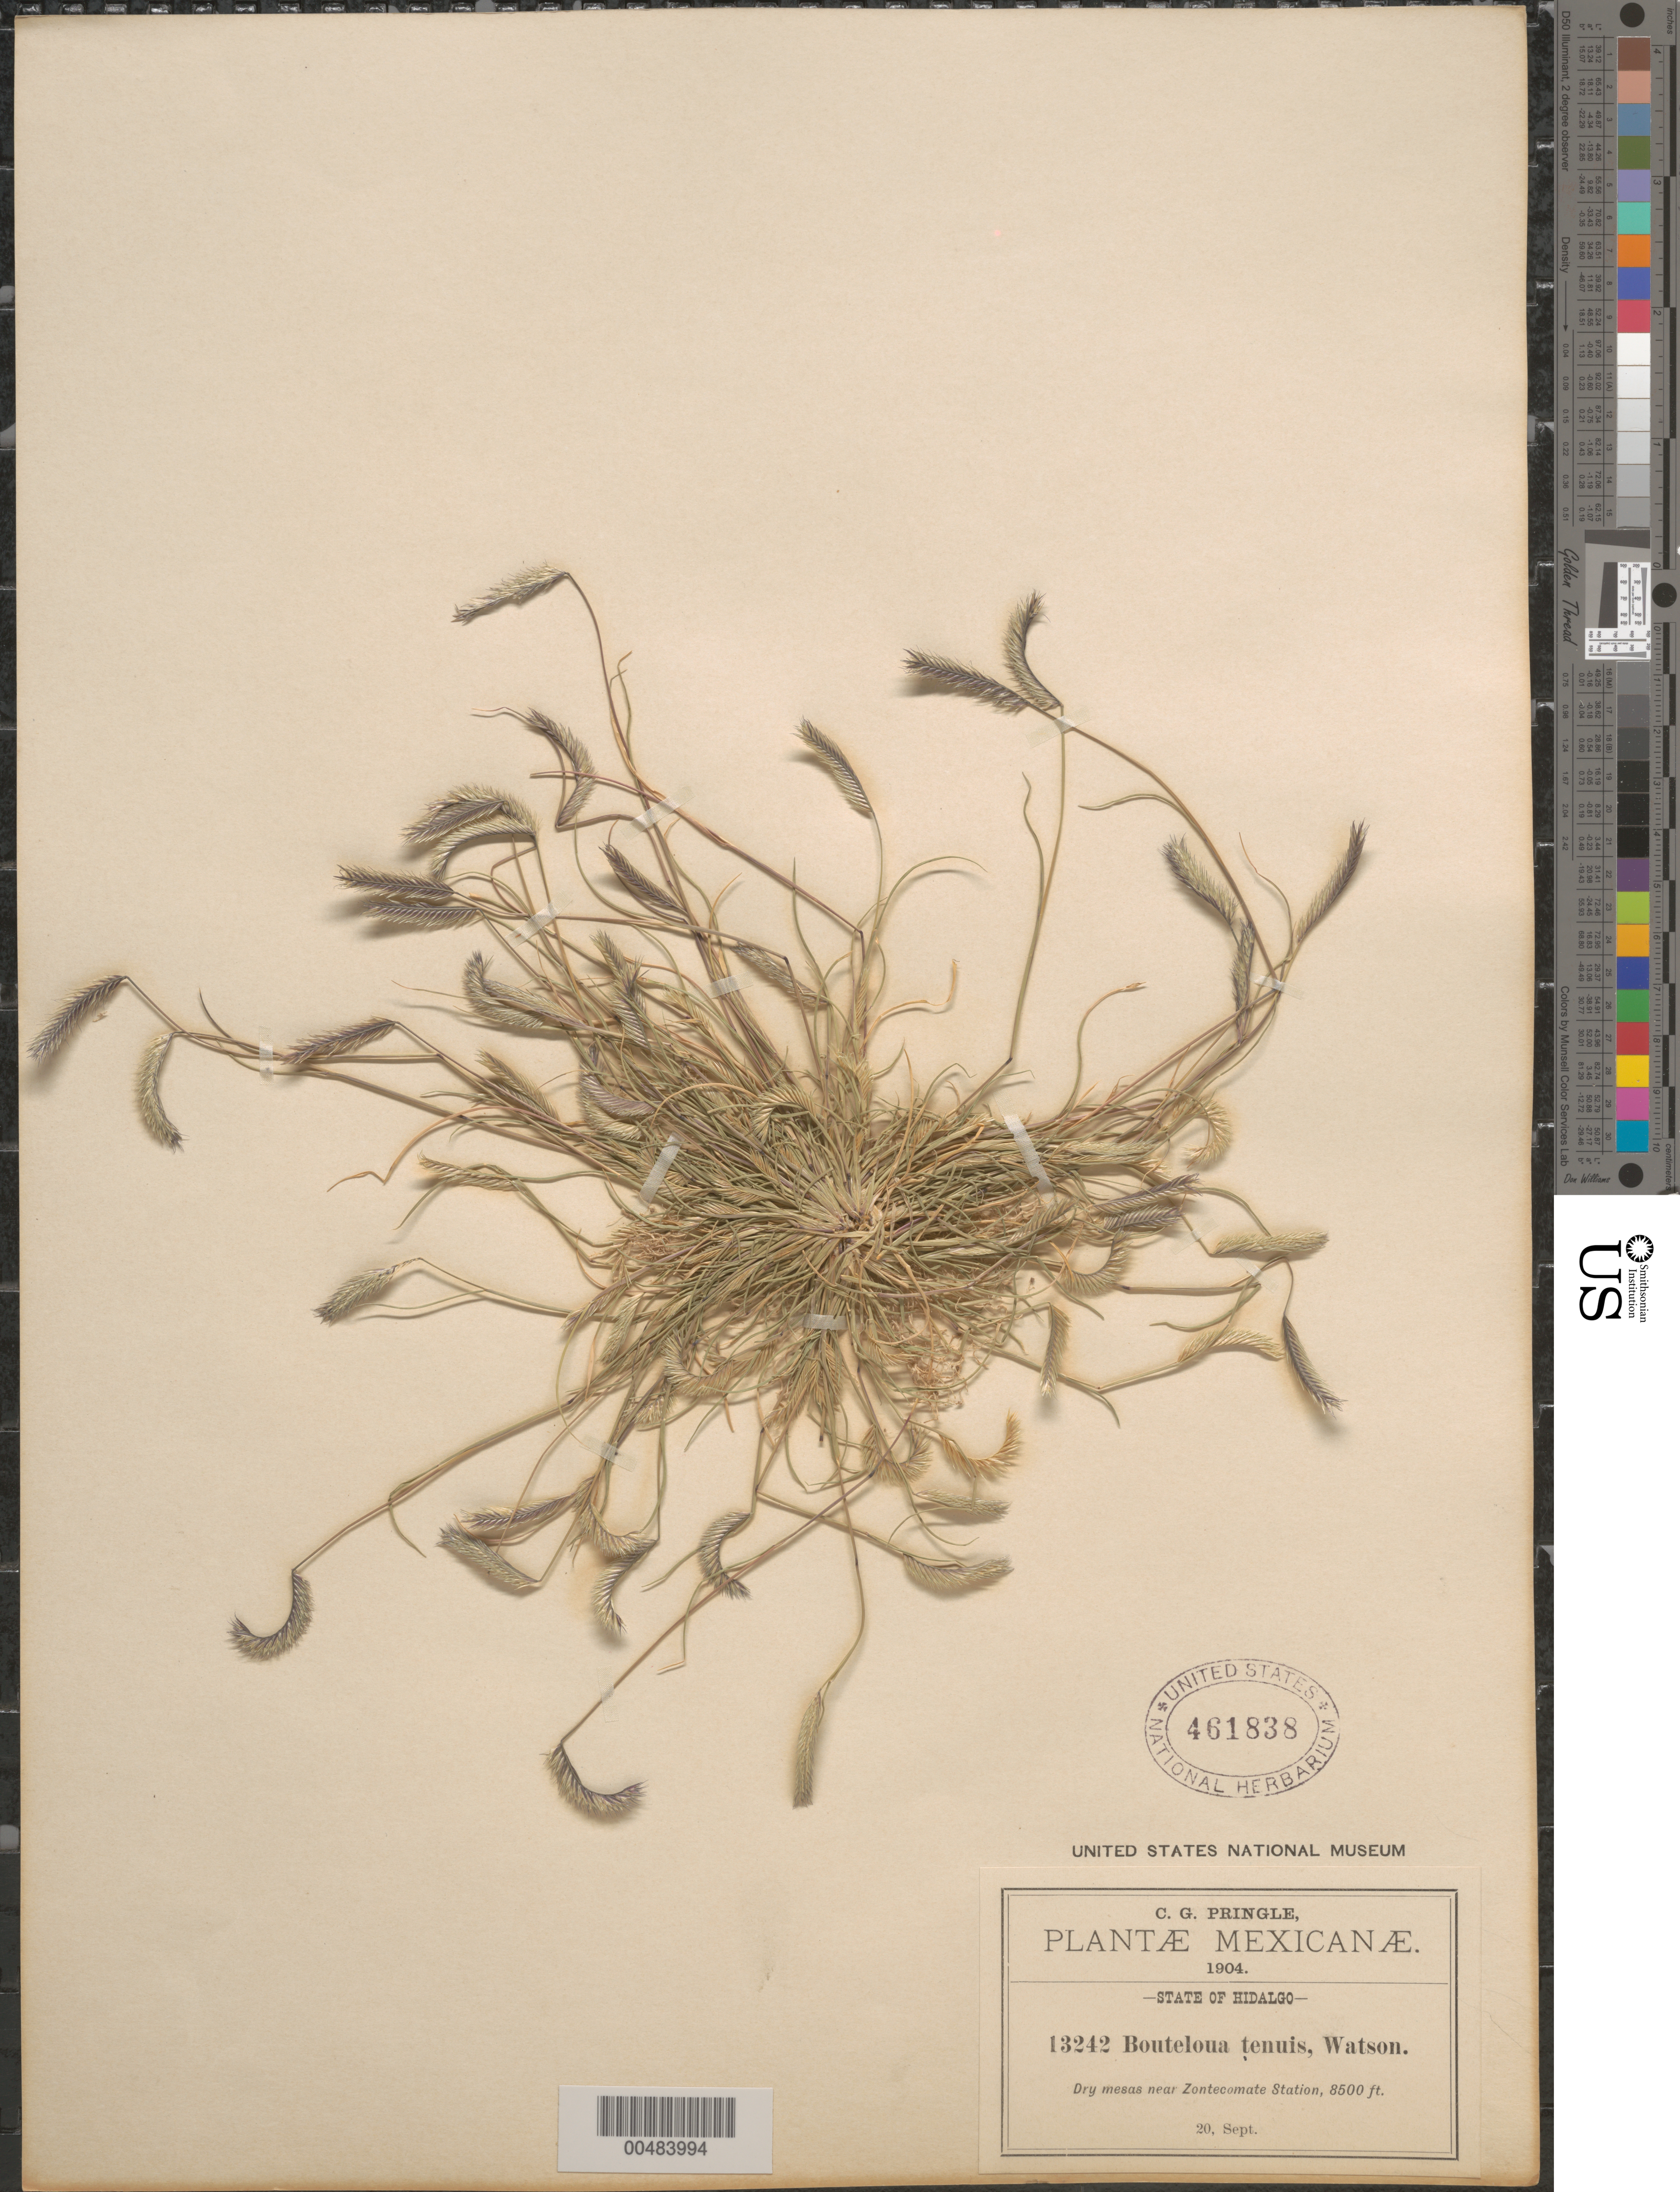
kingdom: Plantae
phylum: Tracheophyta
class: Liliopsida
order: Poales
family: Poaceae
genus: Bouteloua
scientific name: Bouteloua simplex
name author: Lag.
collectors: C. G. Pringle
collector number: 13242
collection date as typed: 20 Sep 1904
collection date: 1904-09-20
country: Mexico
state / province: Hidalgo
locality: Dry mesas near Zontecomate Station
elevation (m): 2591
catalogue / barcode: US 461838